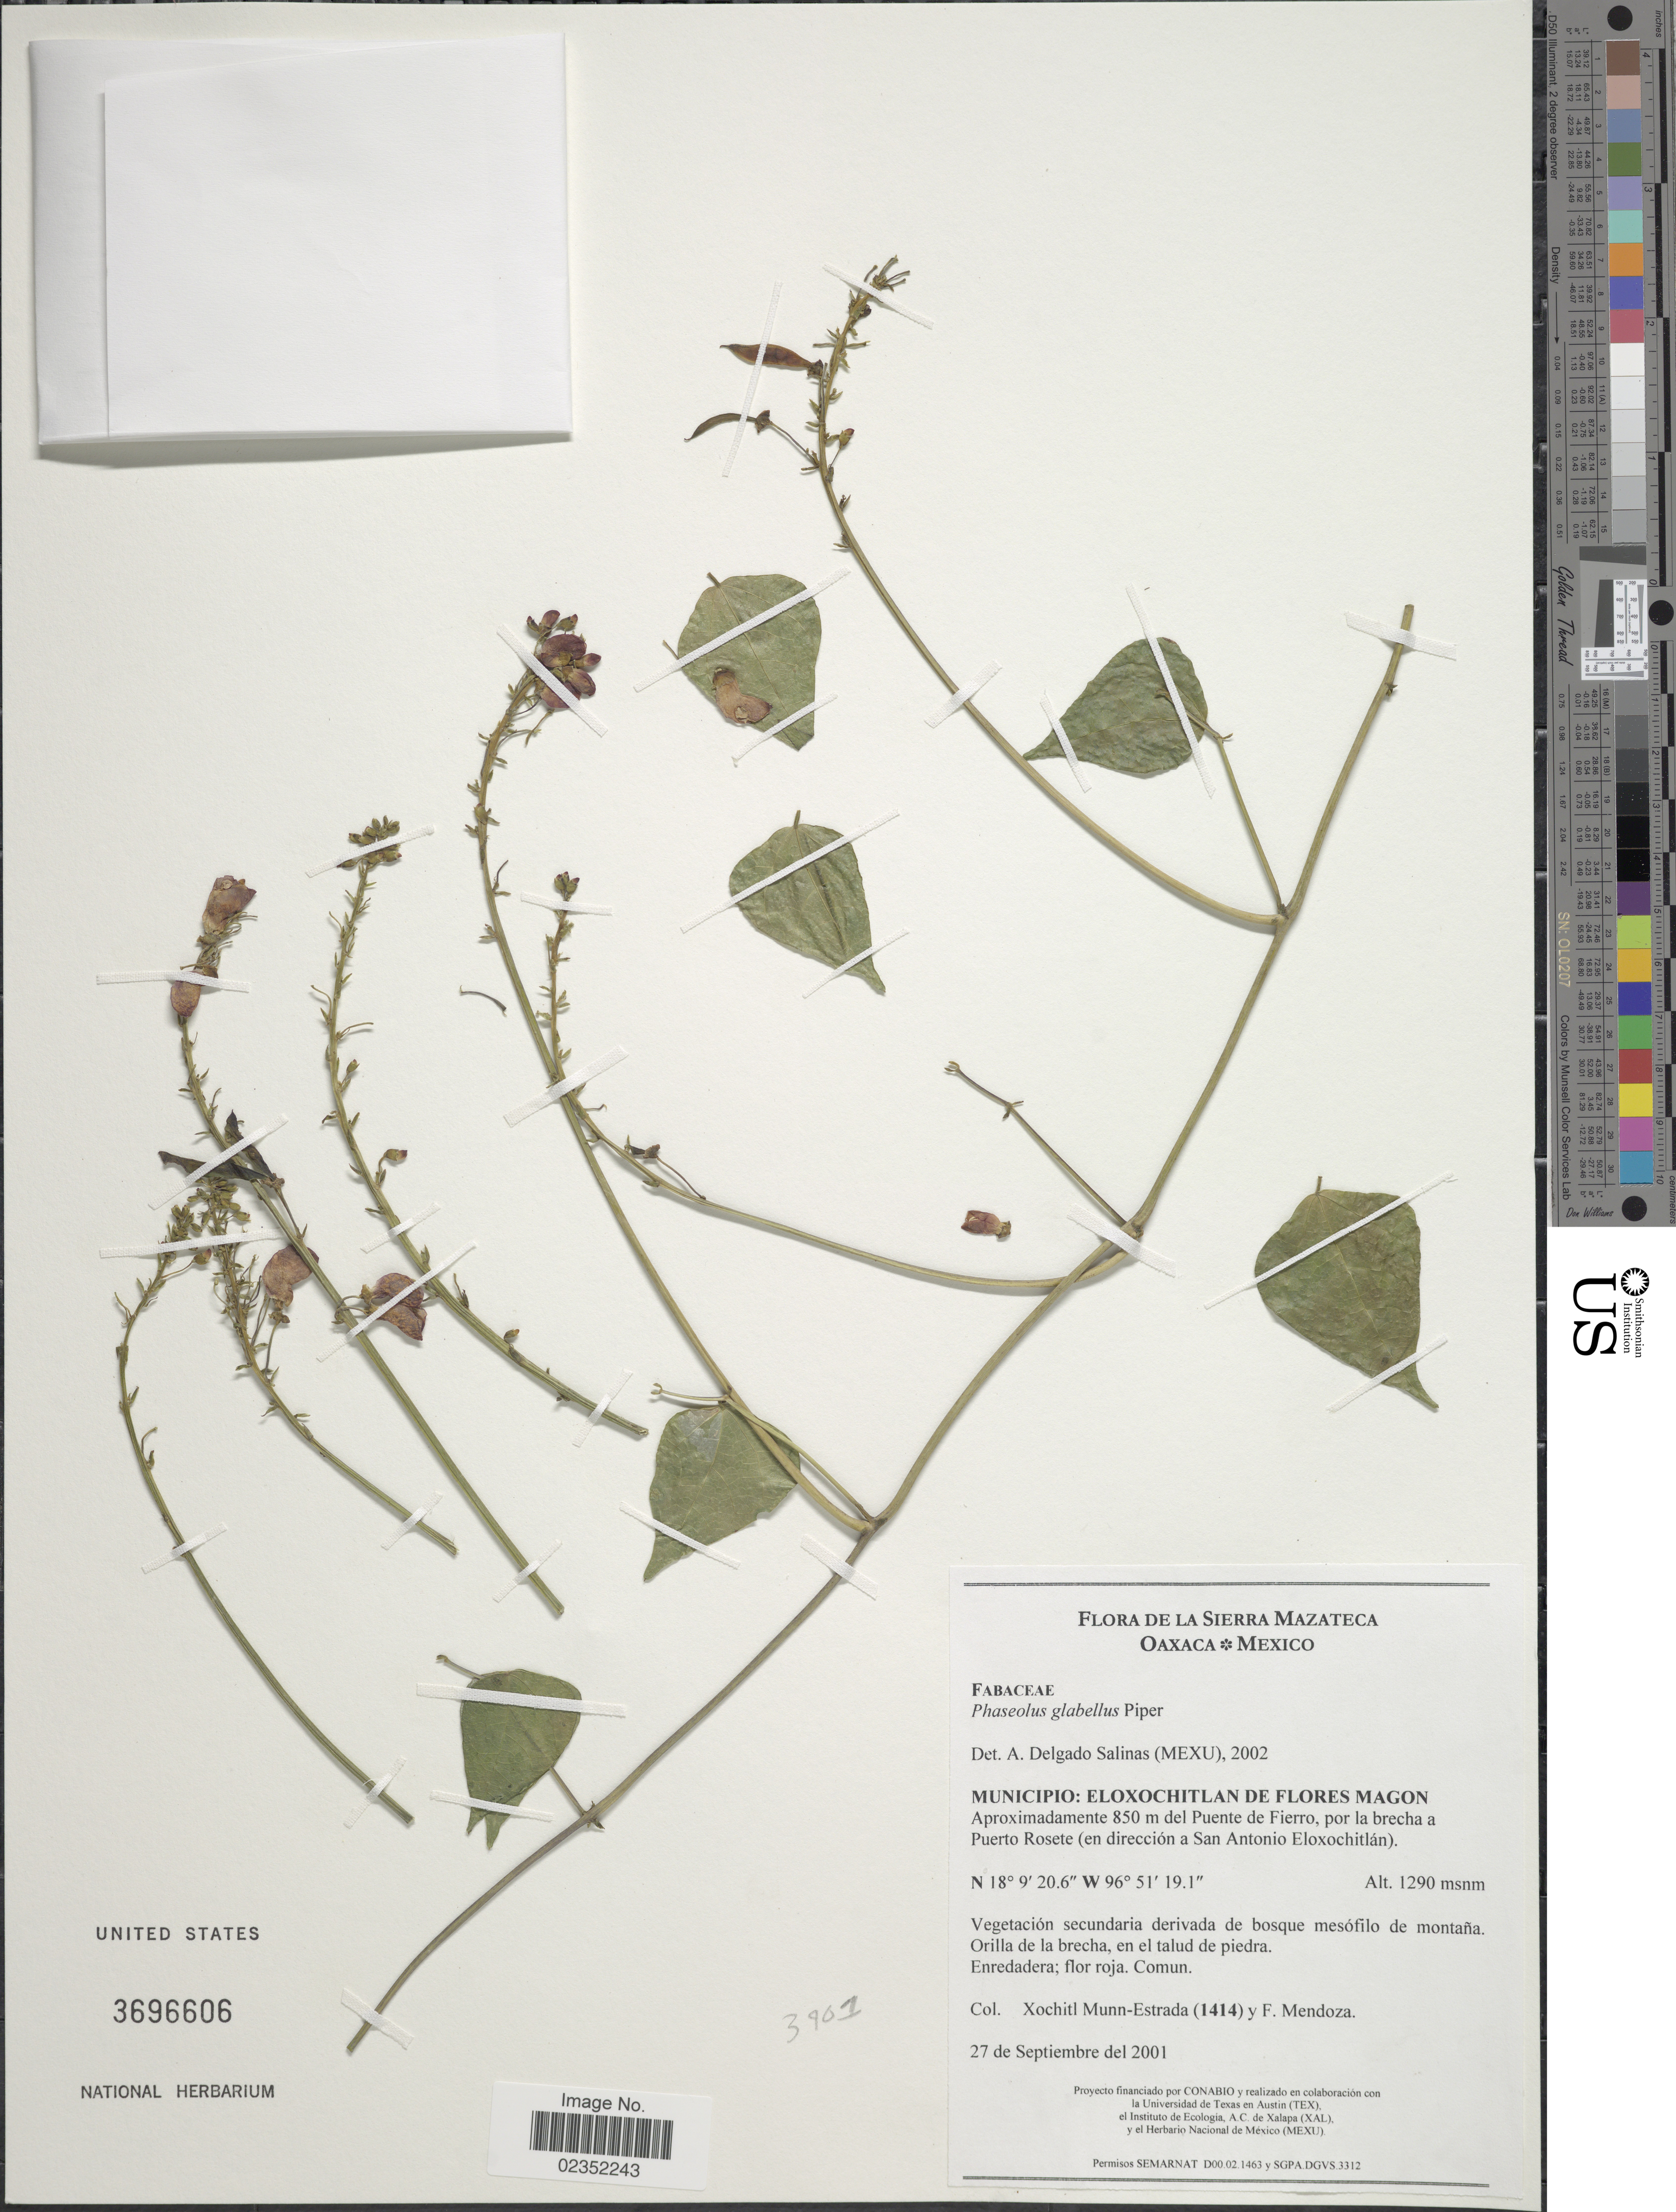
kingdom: Plantae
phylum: Tracheophyta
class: Magnoliopsida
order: Fabales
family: Fabaceae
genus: Macroptilium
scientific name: Macroptilium gracile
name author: (Poepp. ex Benth.) Urb.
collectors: X. Munn-Estrada & F. Mendoza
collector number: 1414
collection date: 2001-09-27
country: Mexico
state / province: Oaxaca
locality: Sierra Mazateca. Municipio: Eloxochitlan de Flores Magon. Aproximadamente 850 m del Puente de Fierro, por la brecha a Puerto Rosete (en dirección a San Antonio Eloxochitlán)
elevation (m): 1290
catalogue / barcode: US 3696606